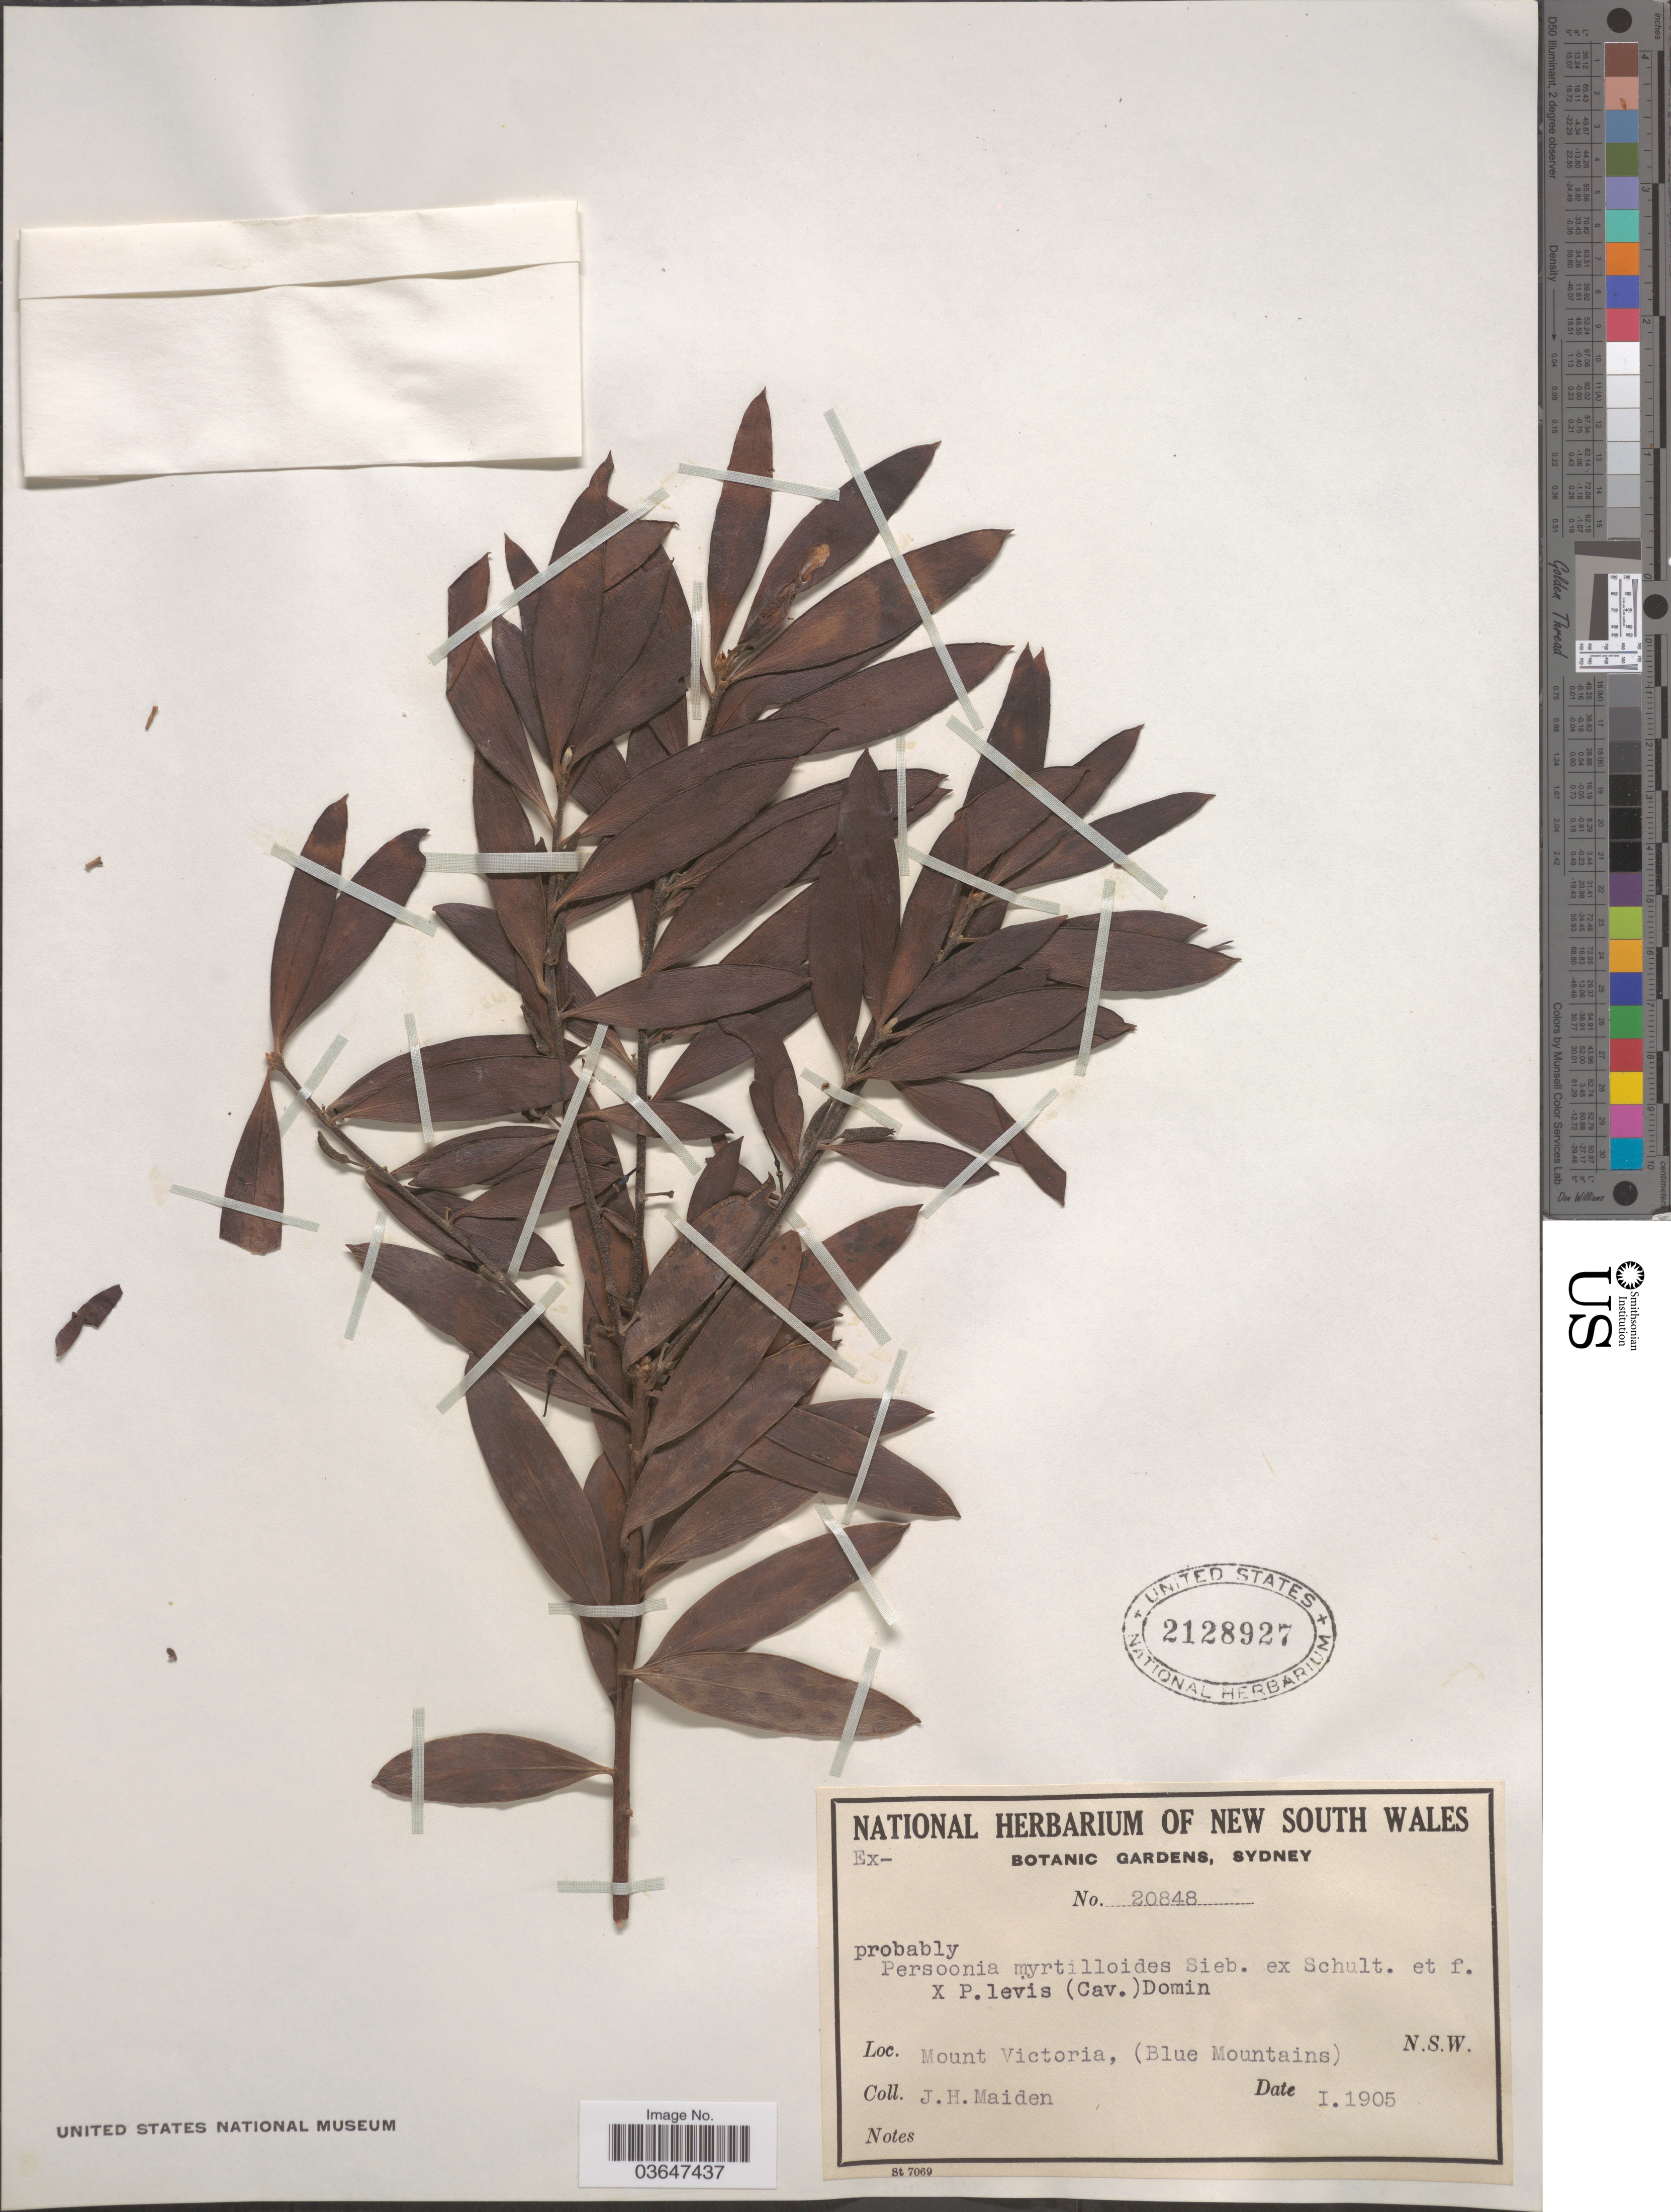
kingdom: Plantae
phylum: Tracheophyta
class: Magnoliopsida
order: Proteales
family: Proteaceae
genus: Persoonia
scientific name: Persoonia myrtilloides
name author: Sieber ex Schult.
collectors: J. Maiden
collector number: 20848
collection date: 1905-01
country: Australia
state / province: New South Wales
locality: Mount Victoria, (Blue Mountains).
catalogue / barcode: US 2128927